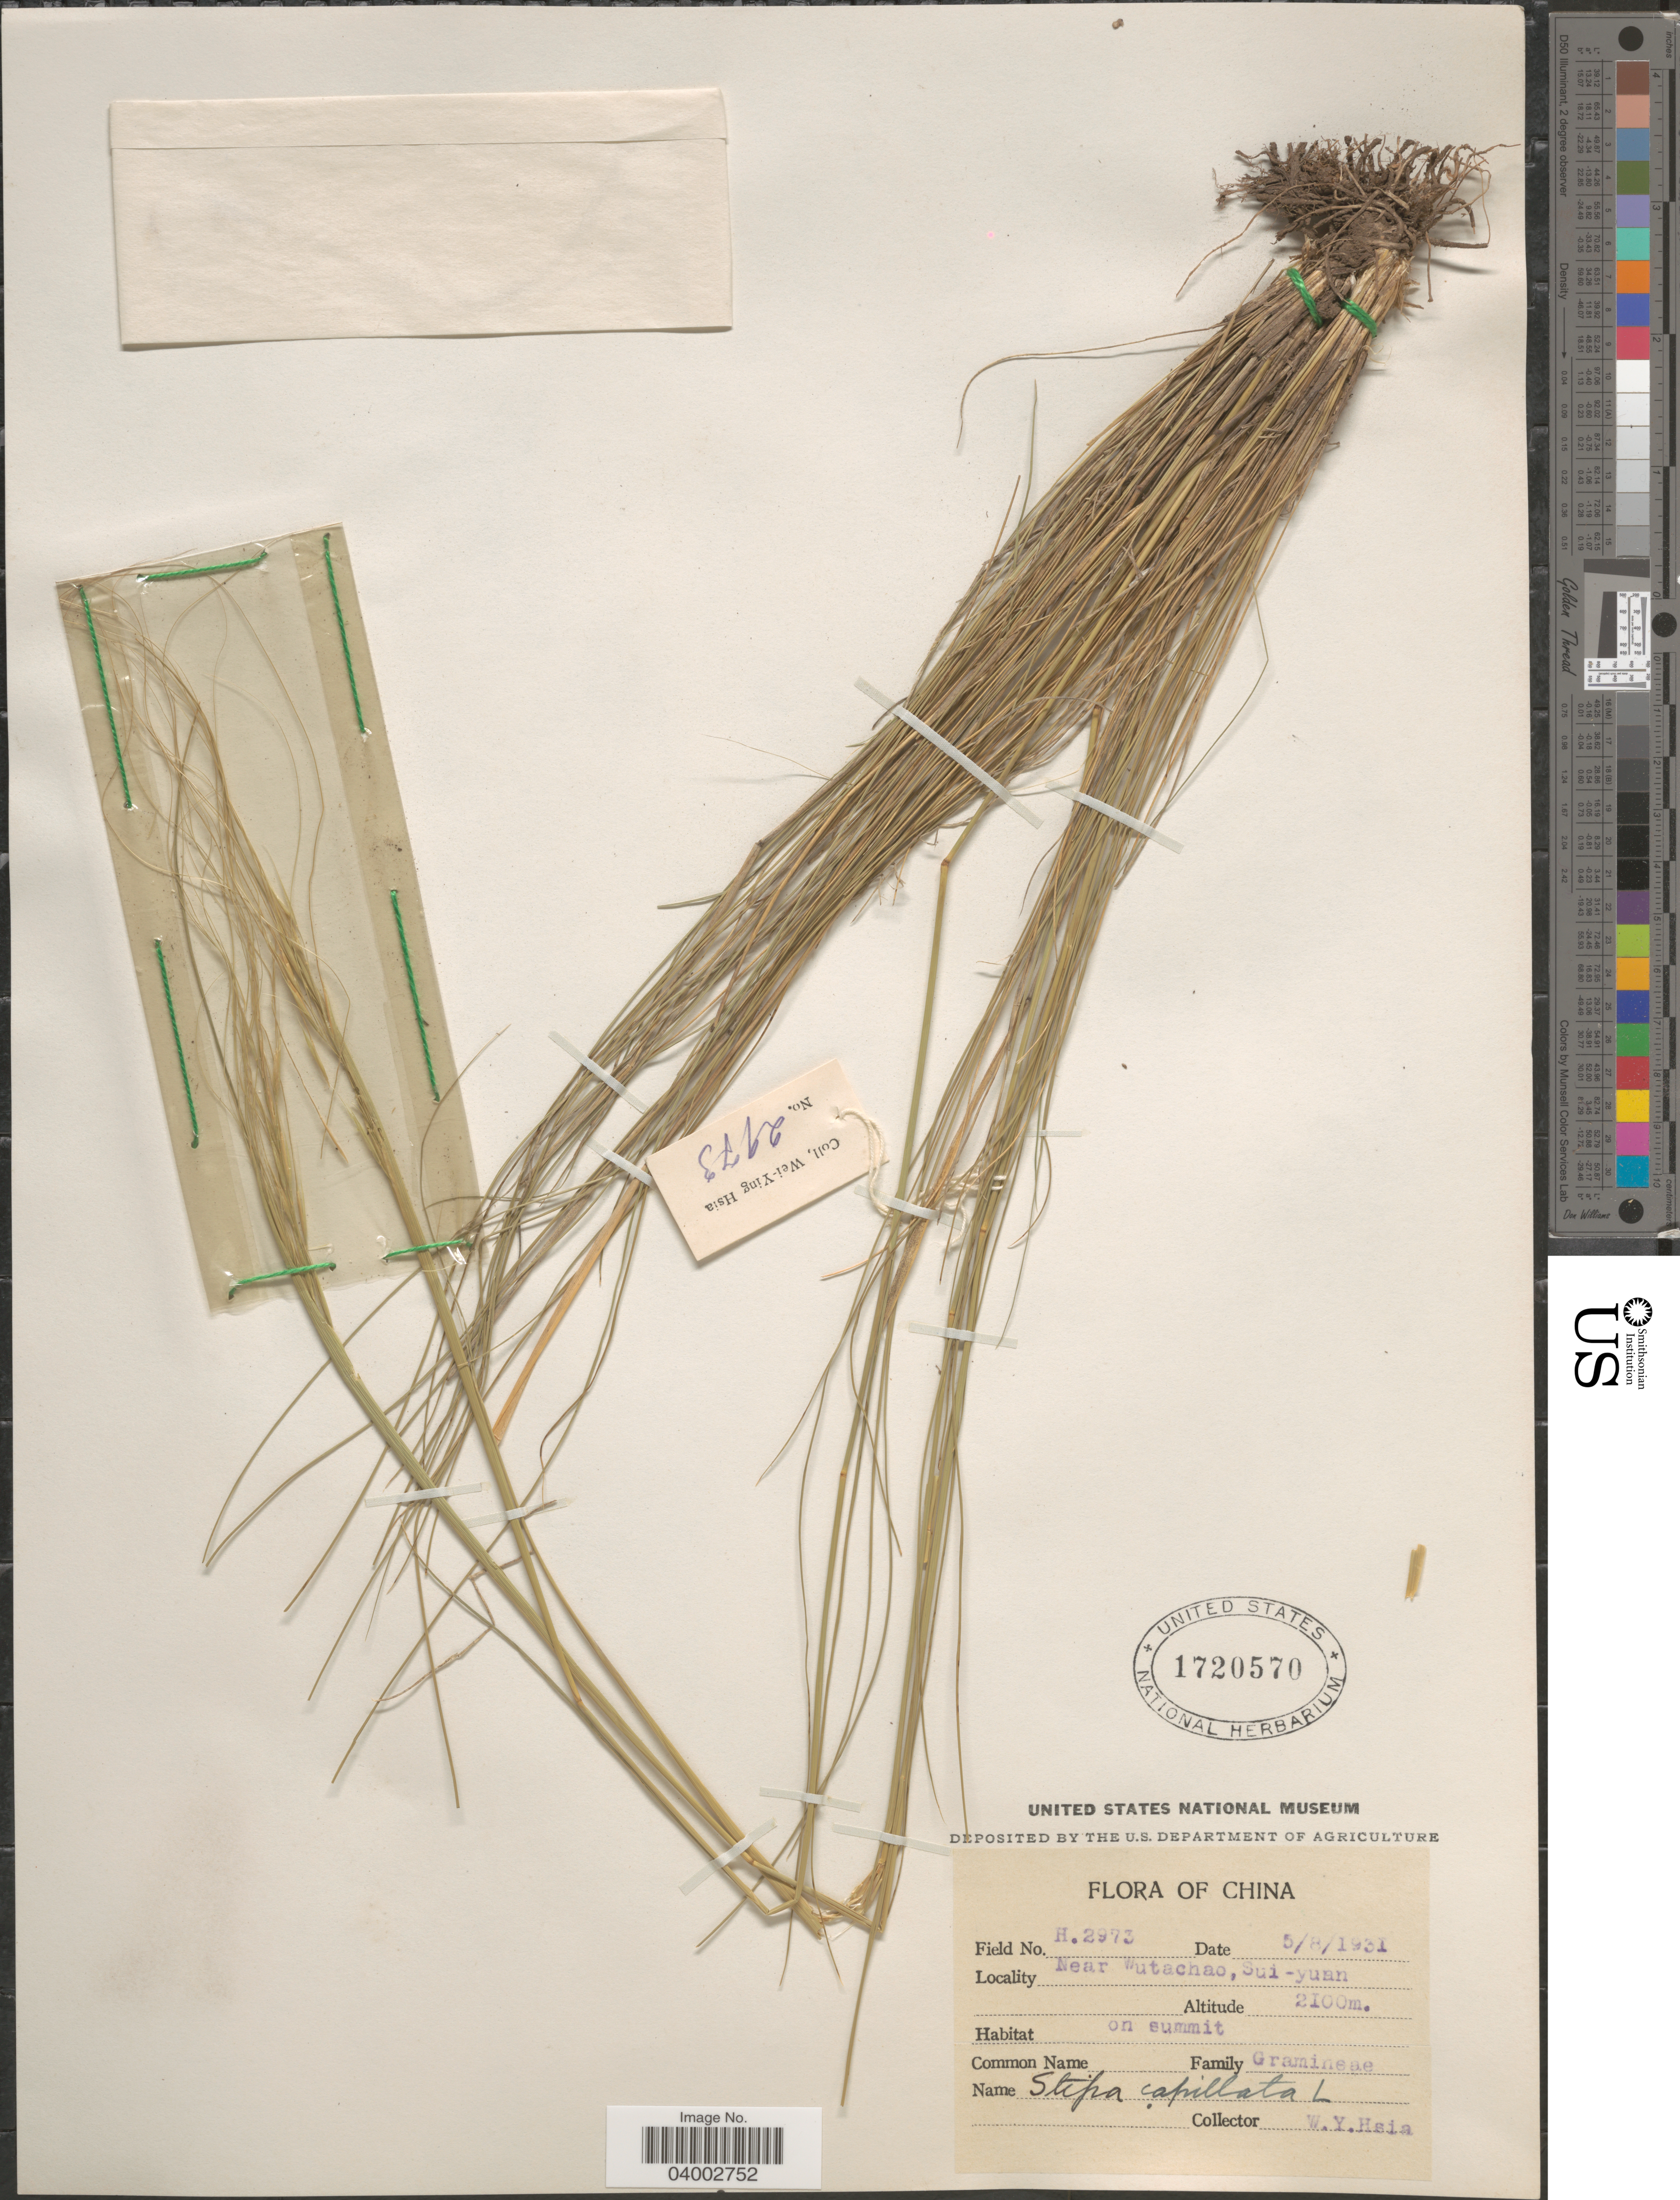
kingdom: Plantae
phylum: Tracheophyta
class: Liliopsida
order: Poales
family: Poaceae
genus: Stipa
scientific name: Stipa capillata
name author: L.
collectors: W. Hsia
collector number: H 2973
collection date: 1931-08-05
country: China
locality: Near Wutachao, Sui-yuan.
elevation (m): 2100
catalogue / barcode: US 1720570